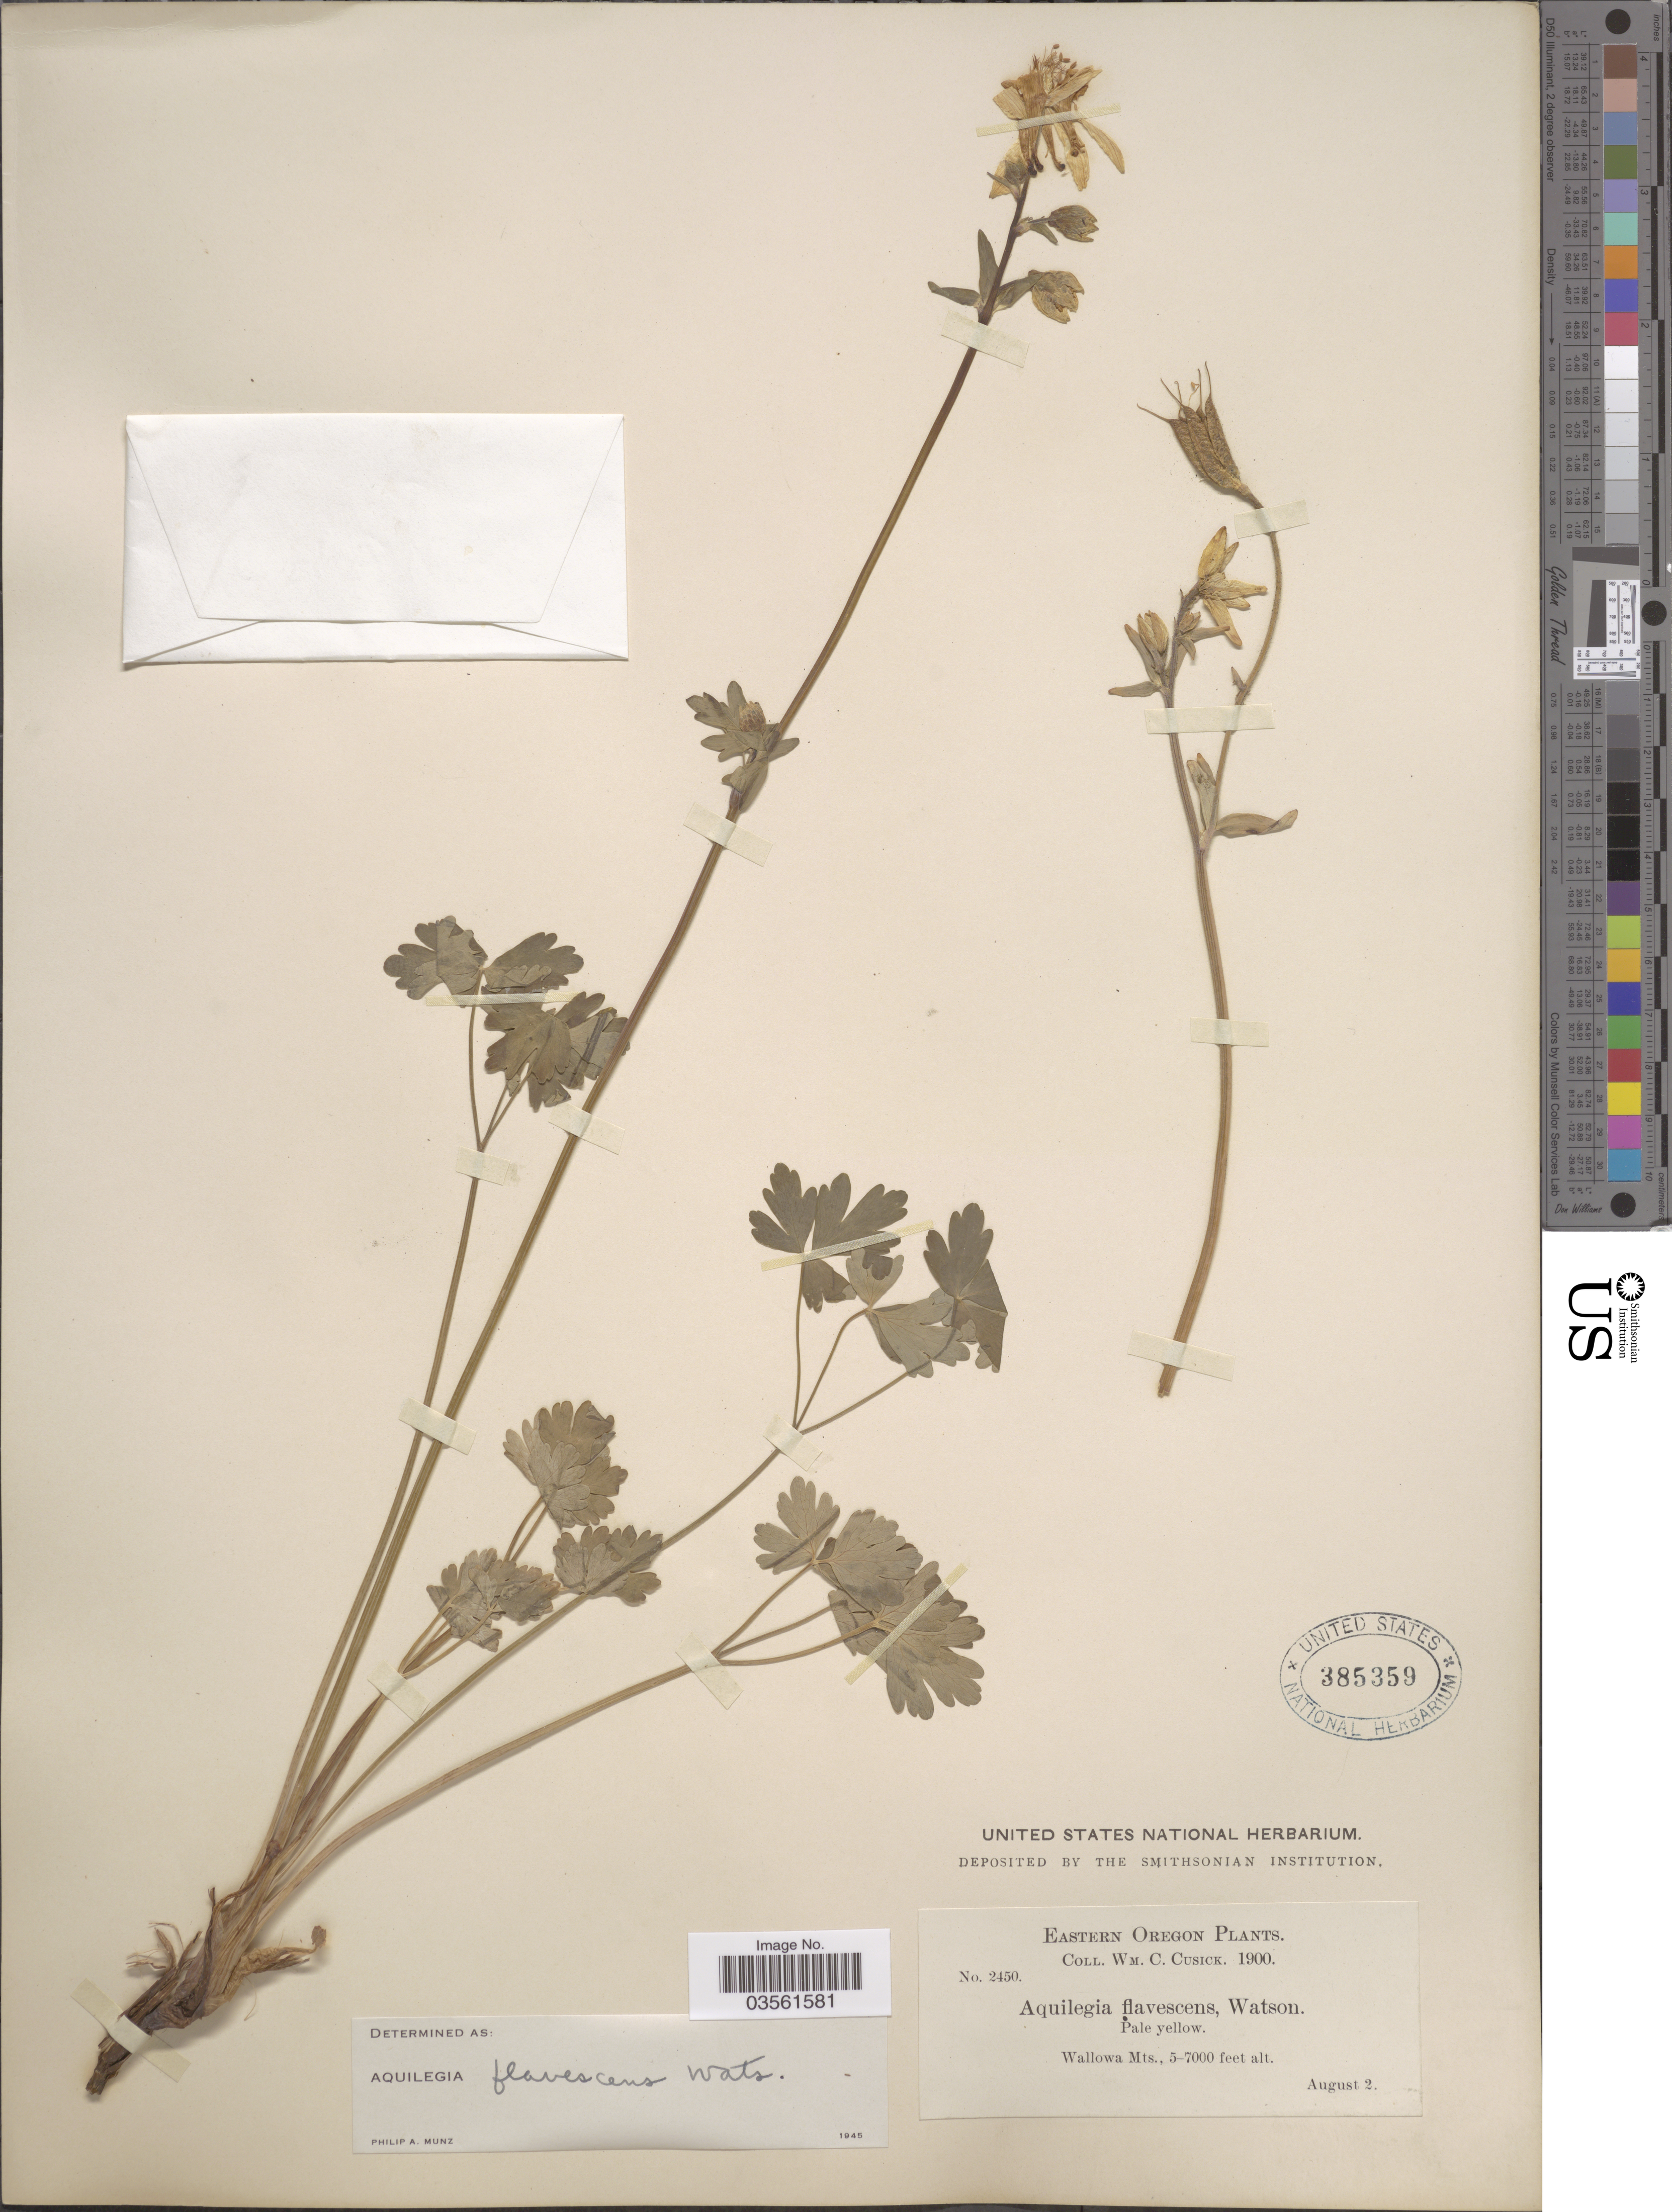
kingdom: Plantae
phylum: Tracheophyta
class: Magnoliopsida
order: Ranunculales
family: Ranunculaceae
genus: Aquilegia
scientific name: Aquilegia flavescens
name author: S. Watson in C. King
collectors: W. C. Cusick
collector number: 2450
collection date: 1900-08-02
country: United States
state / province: Oregon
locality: Eastern Oregon. Wallowa Mts.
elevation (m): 1524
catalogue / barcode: US 385359